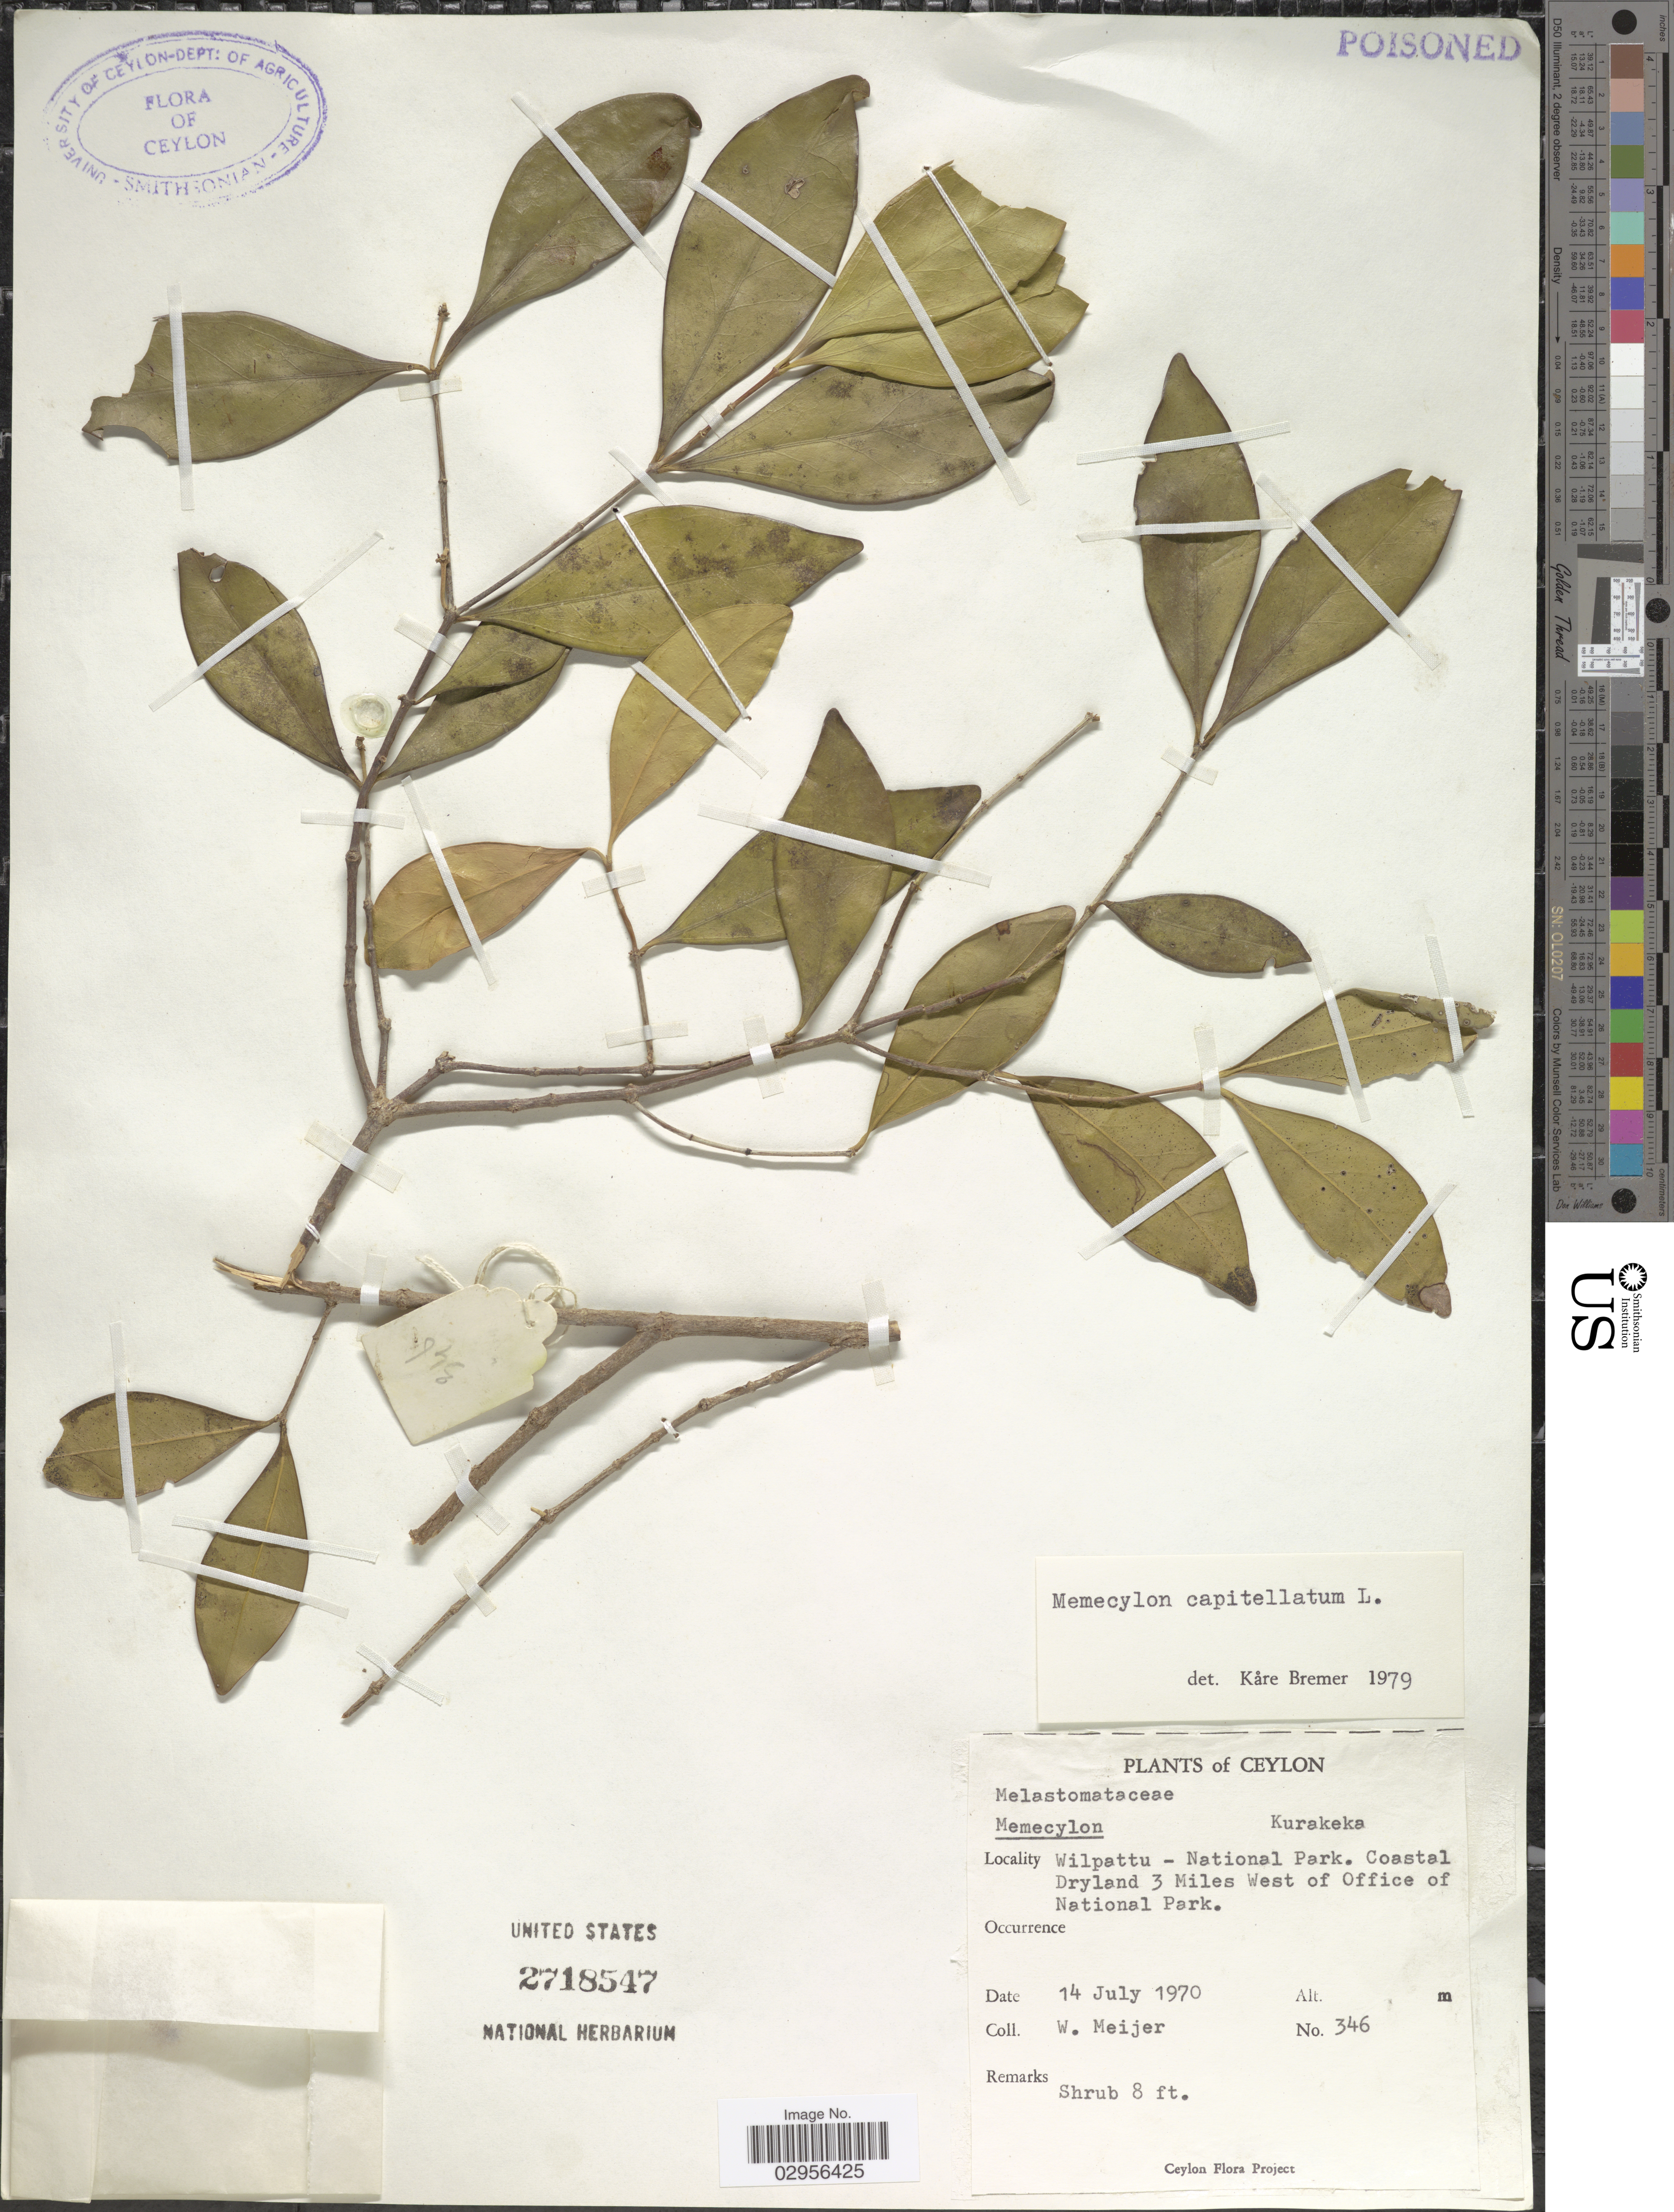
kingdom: Plantae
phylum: Tracheophyta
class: Magnoliopsida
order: Myrtales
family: Melastomataceae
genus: Memecylon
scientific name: Memecylon capitellatum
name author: L.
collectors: W. Meijer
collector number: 346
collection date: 1970-07-14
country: Sri Lanka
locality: Wilpattu - National Park. Coastal Dryland 3 Miles West of Office of National Park.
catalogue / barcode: US 2718547